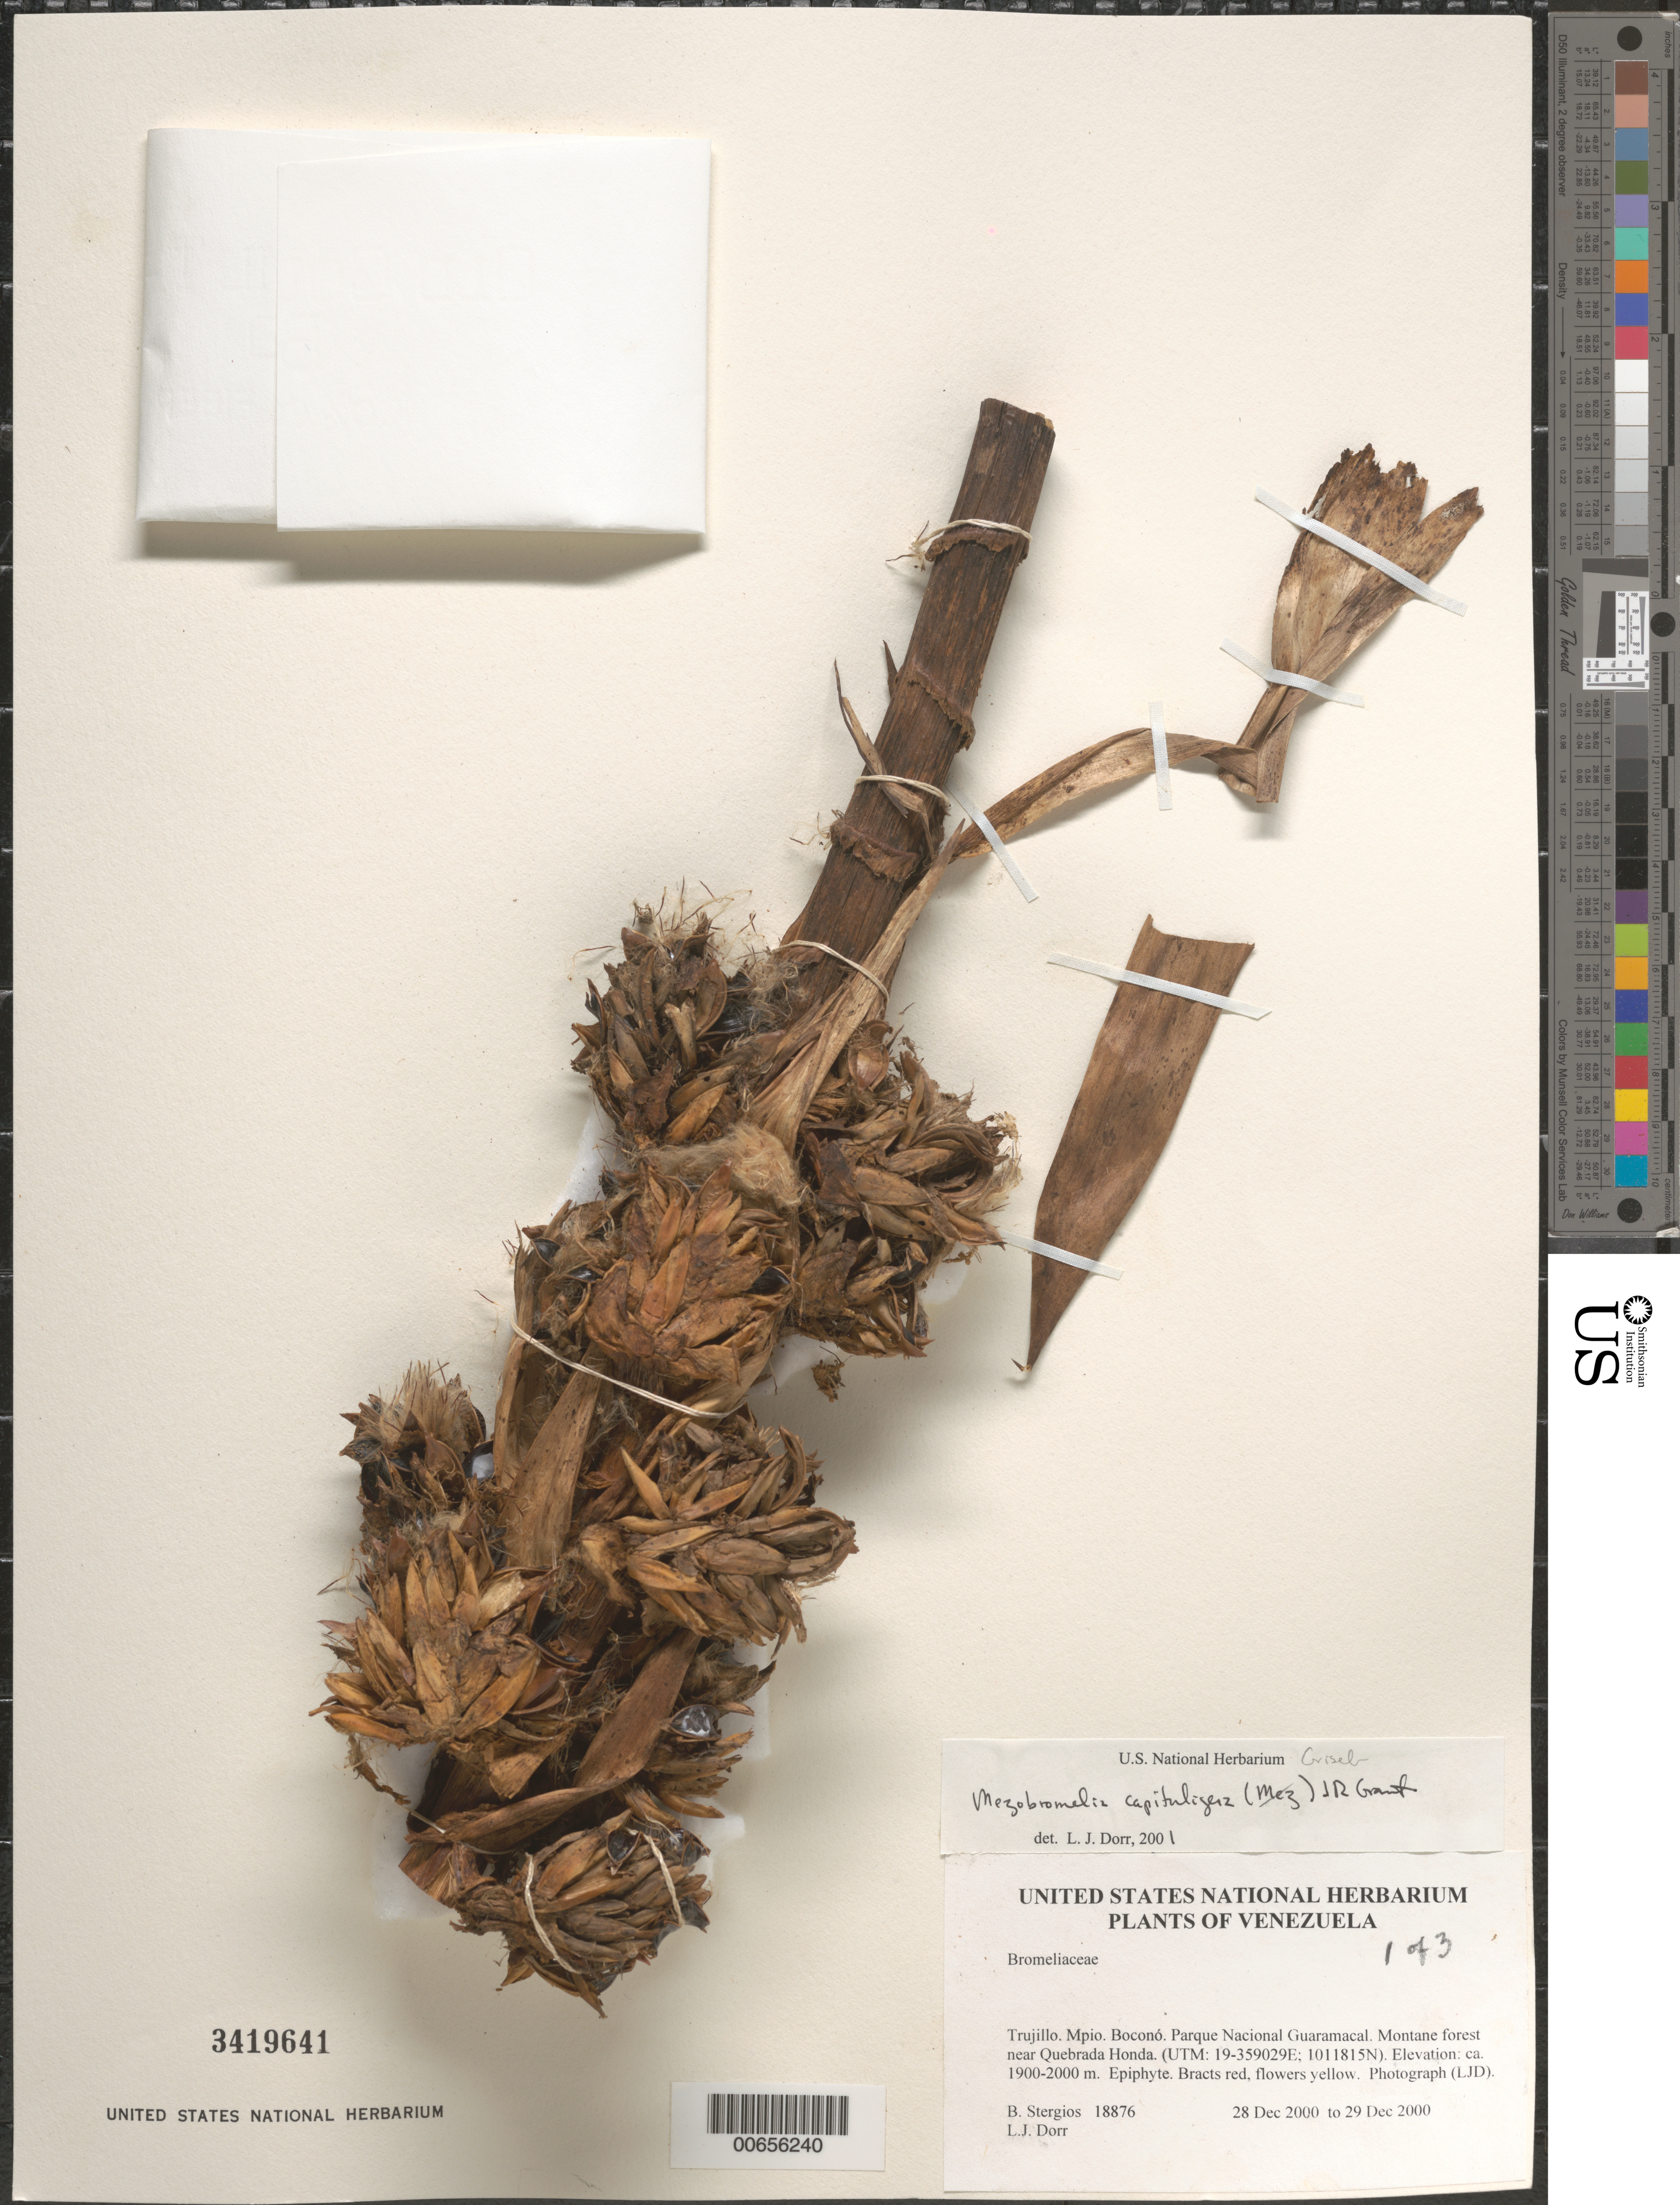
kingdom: Plantae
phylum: Tracheophyta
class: Liliopsida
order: Poales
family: Bromeliaceae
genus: Mezobromelia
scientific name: Mezobromelia capituligera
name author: (Griseb.) J.R. Grant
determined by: Dorr, L. J., (BOT), Smithsonian Institution - National Museum of Natural History (UNITED STATES)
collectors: B. G. Stergios & L. J. Dorr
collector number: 18876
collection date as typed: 28 Dec 2000 to 29 Dec 2000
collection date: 2000-12-28/2000-12-29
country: Venezuela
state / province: Trujillo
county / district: Boconó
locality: Parque Nacional Guaramacal near Quebrada Honda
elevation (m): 1900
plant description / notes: PORT, US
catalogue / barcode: US 3419641